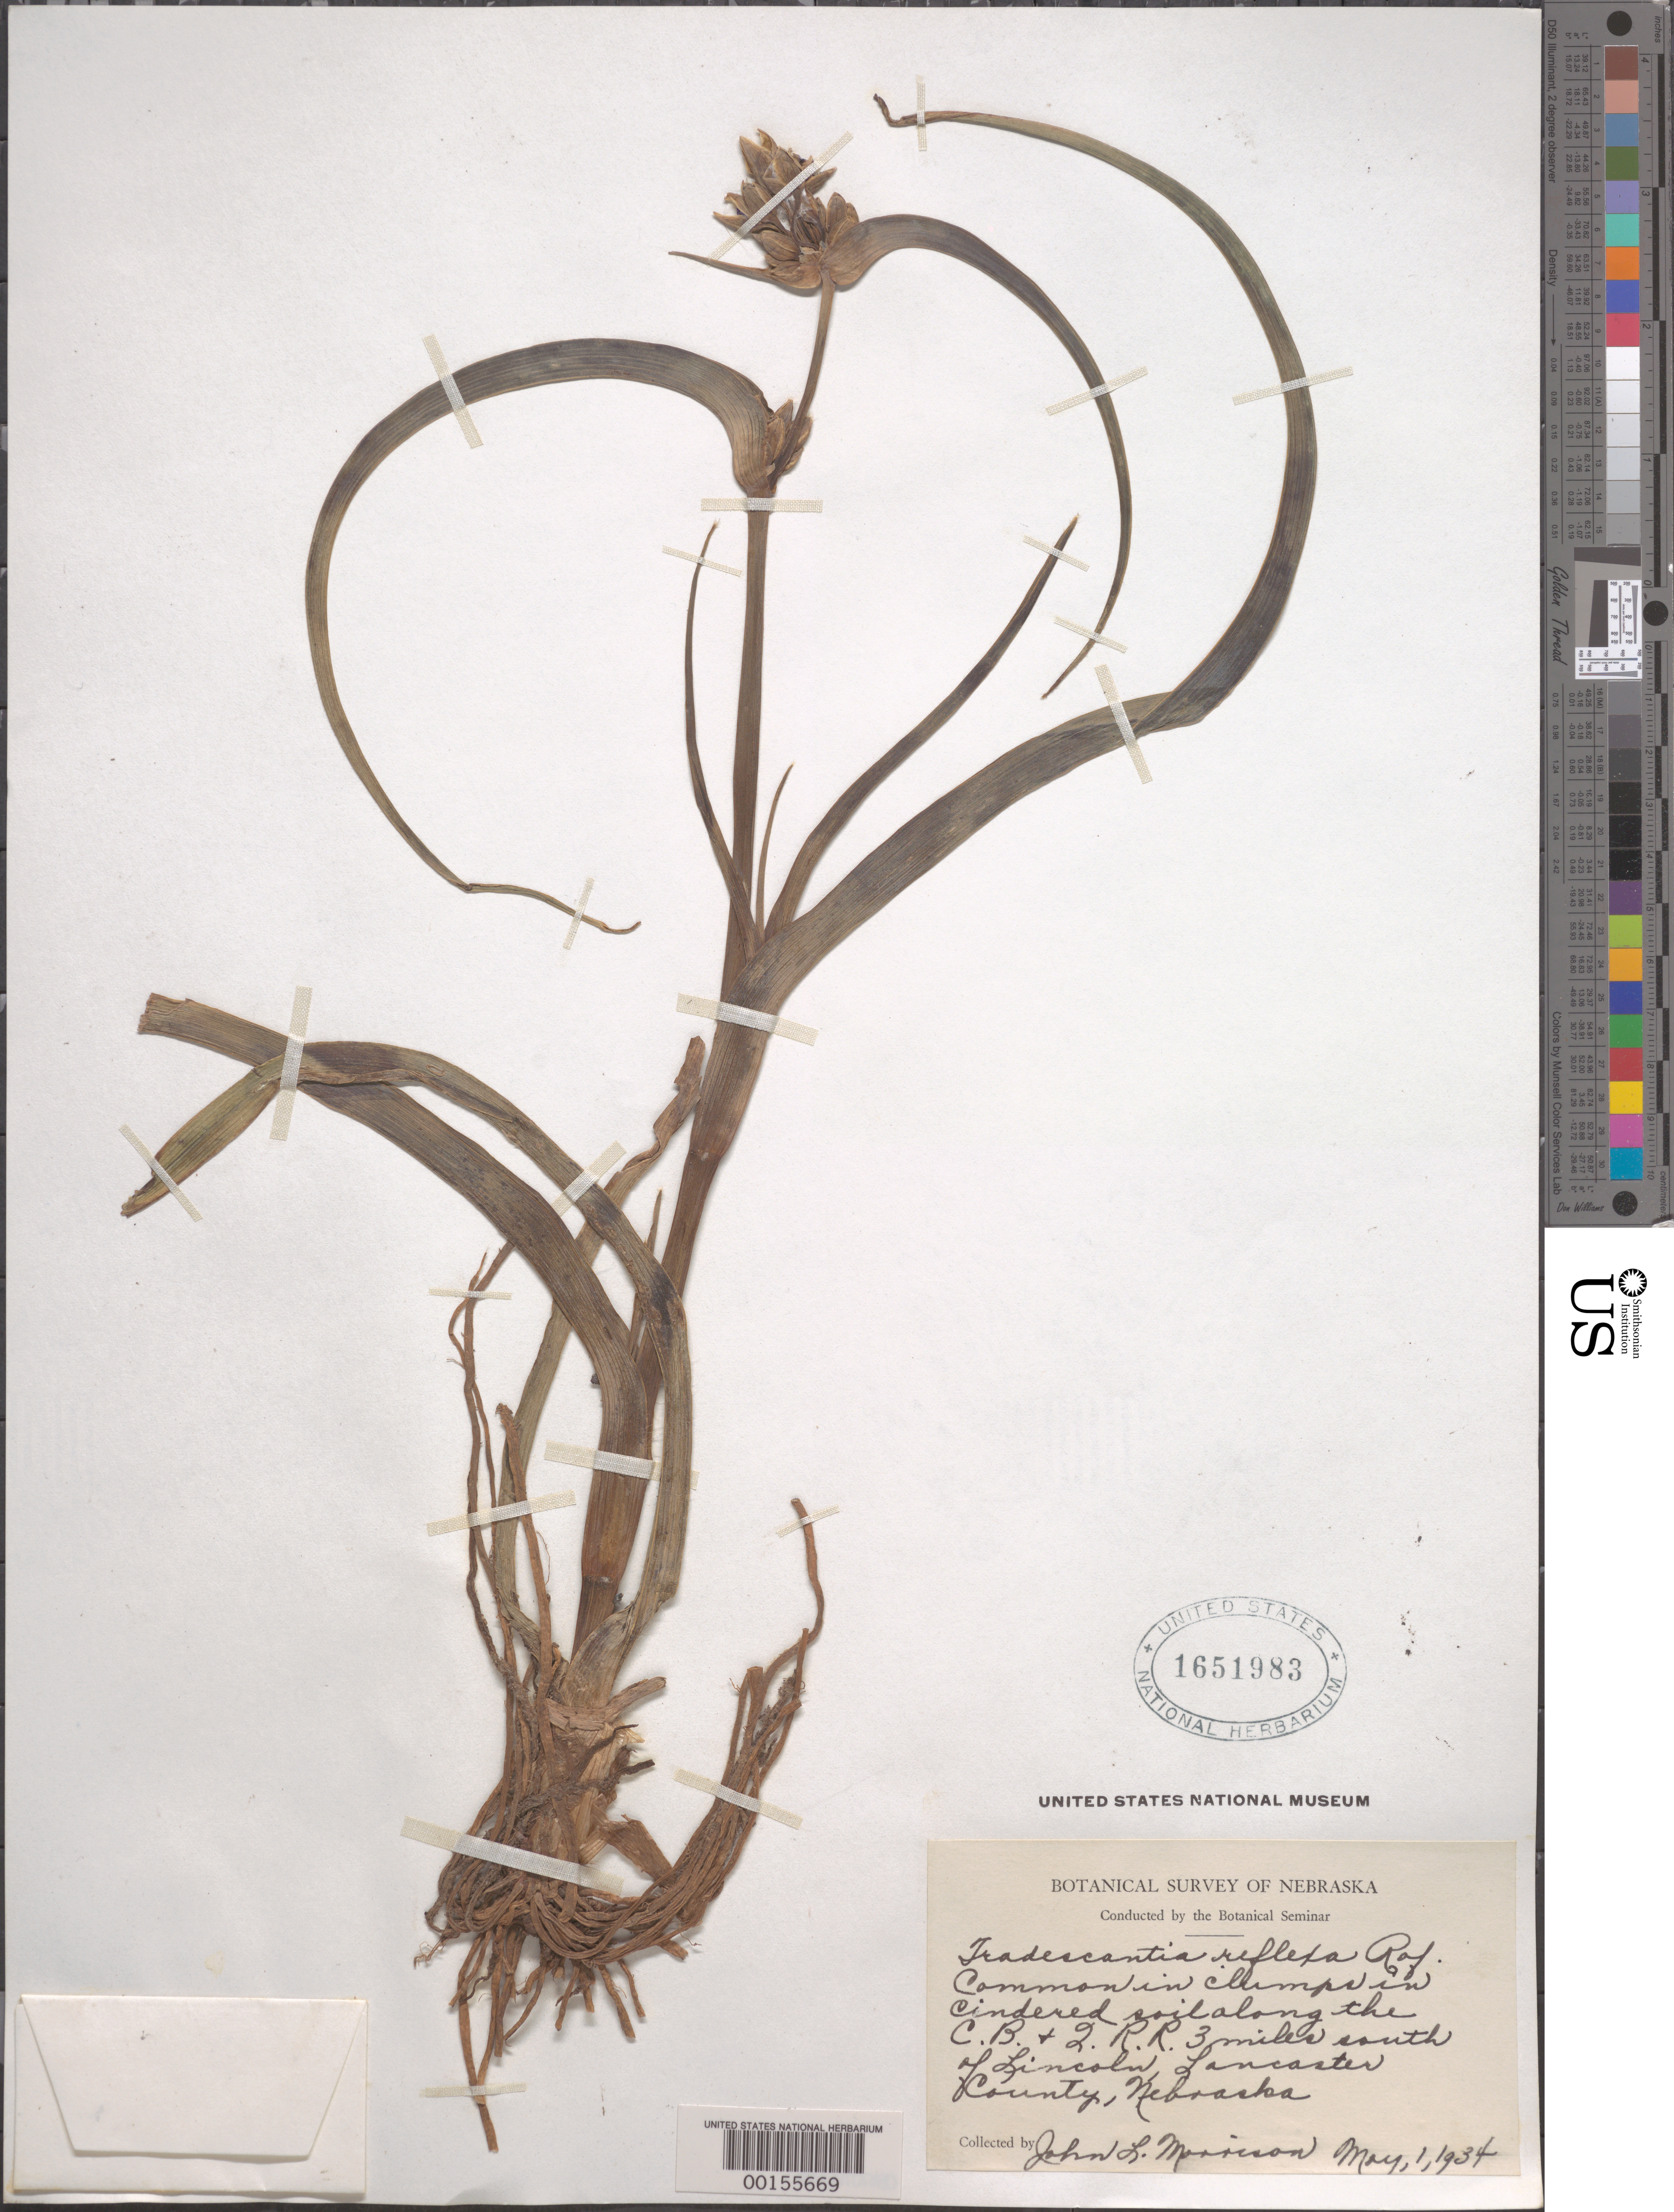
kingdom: Plantae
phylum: Tracheophyta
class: Liliopsida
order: Commelinales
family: Commelinaceae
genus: Tradescantia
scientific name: Tradescantia ohiensis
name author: Raf.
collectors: J. Morison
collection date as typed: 01 May 1934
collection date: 1934-05-01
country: United States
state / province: Nebraska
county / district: Lancaster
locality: S of lincoln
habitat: Cinders of railroad embankment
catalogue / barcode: US 1651983